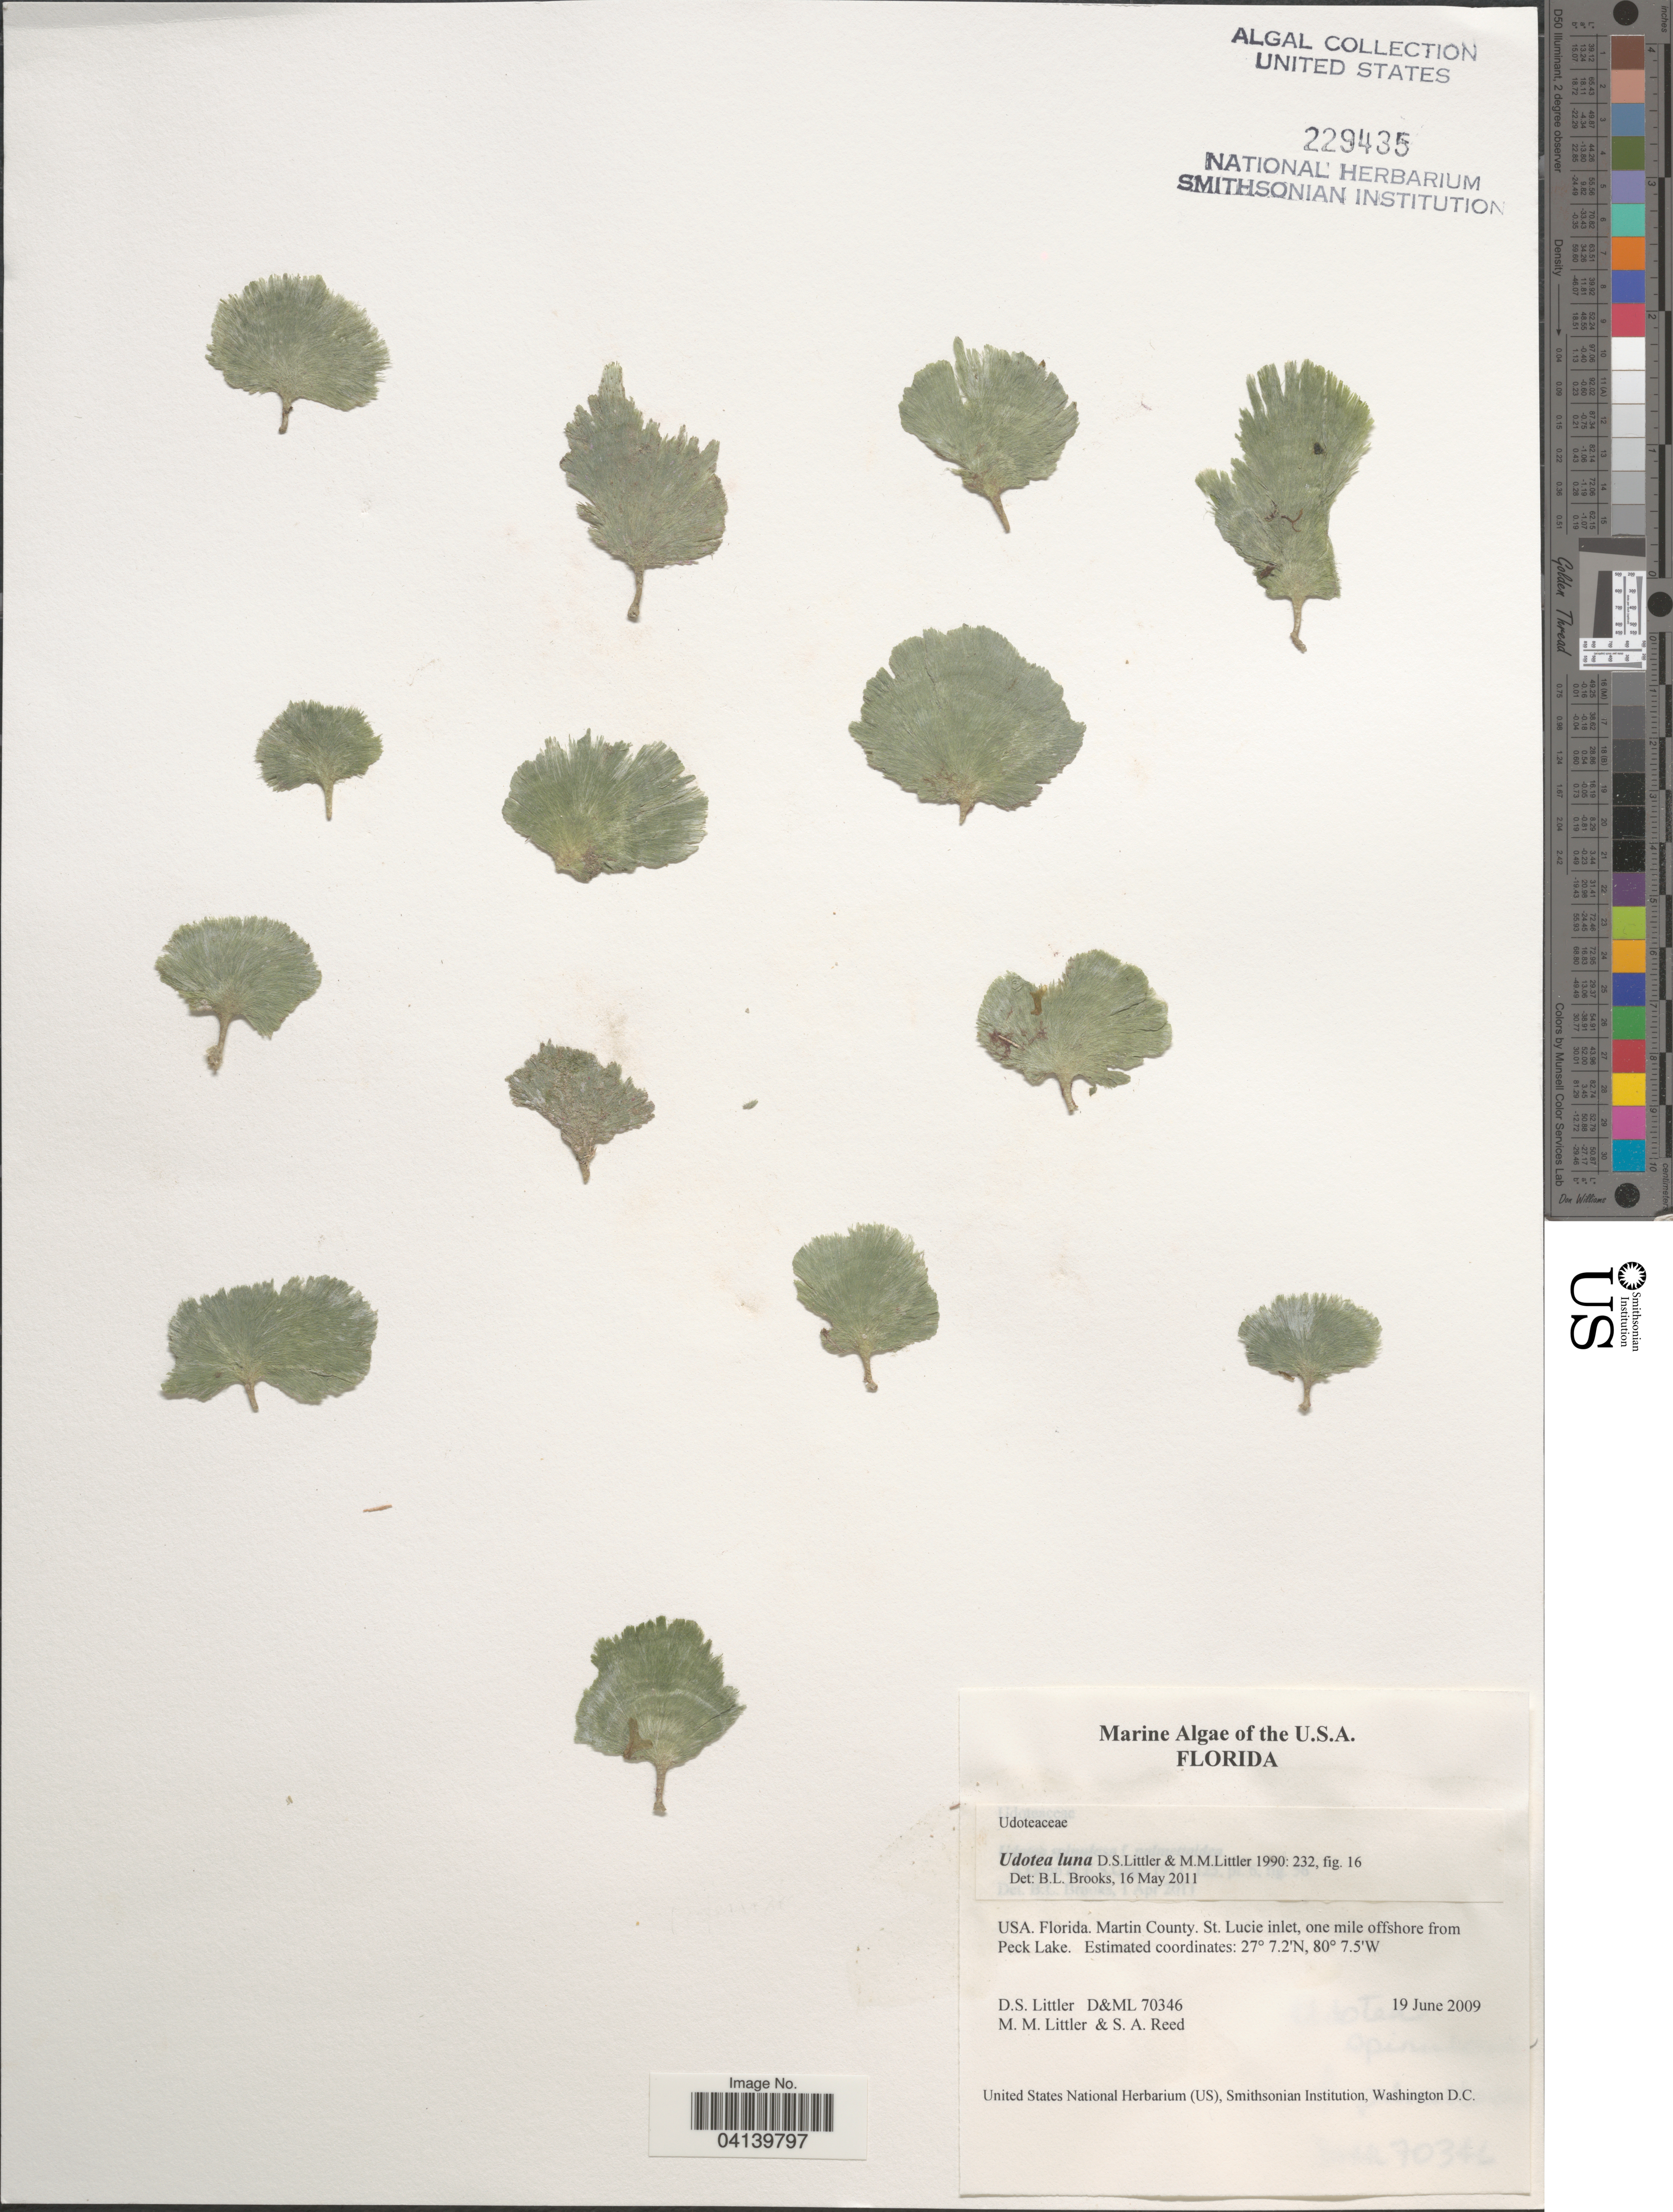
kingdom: Plantae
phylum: Chlorophyta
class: Ulvophyceae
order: Bryopsidales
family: Udoteaceae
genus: Udotea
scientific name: Udotea luna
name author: D.S. Littler & Littler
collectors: D. S. Littler & S. Reed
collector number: D&ML 70346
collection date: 2009-06-19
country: United States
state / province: Florida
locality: Martin County. St. Lucie inlet, one mile offshore from Peck Lake.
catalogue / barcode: US 229435